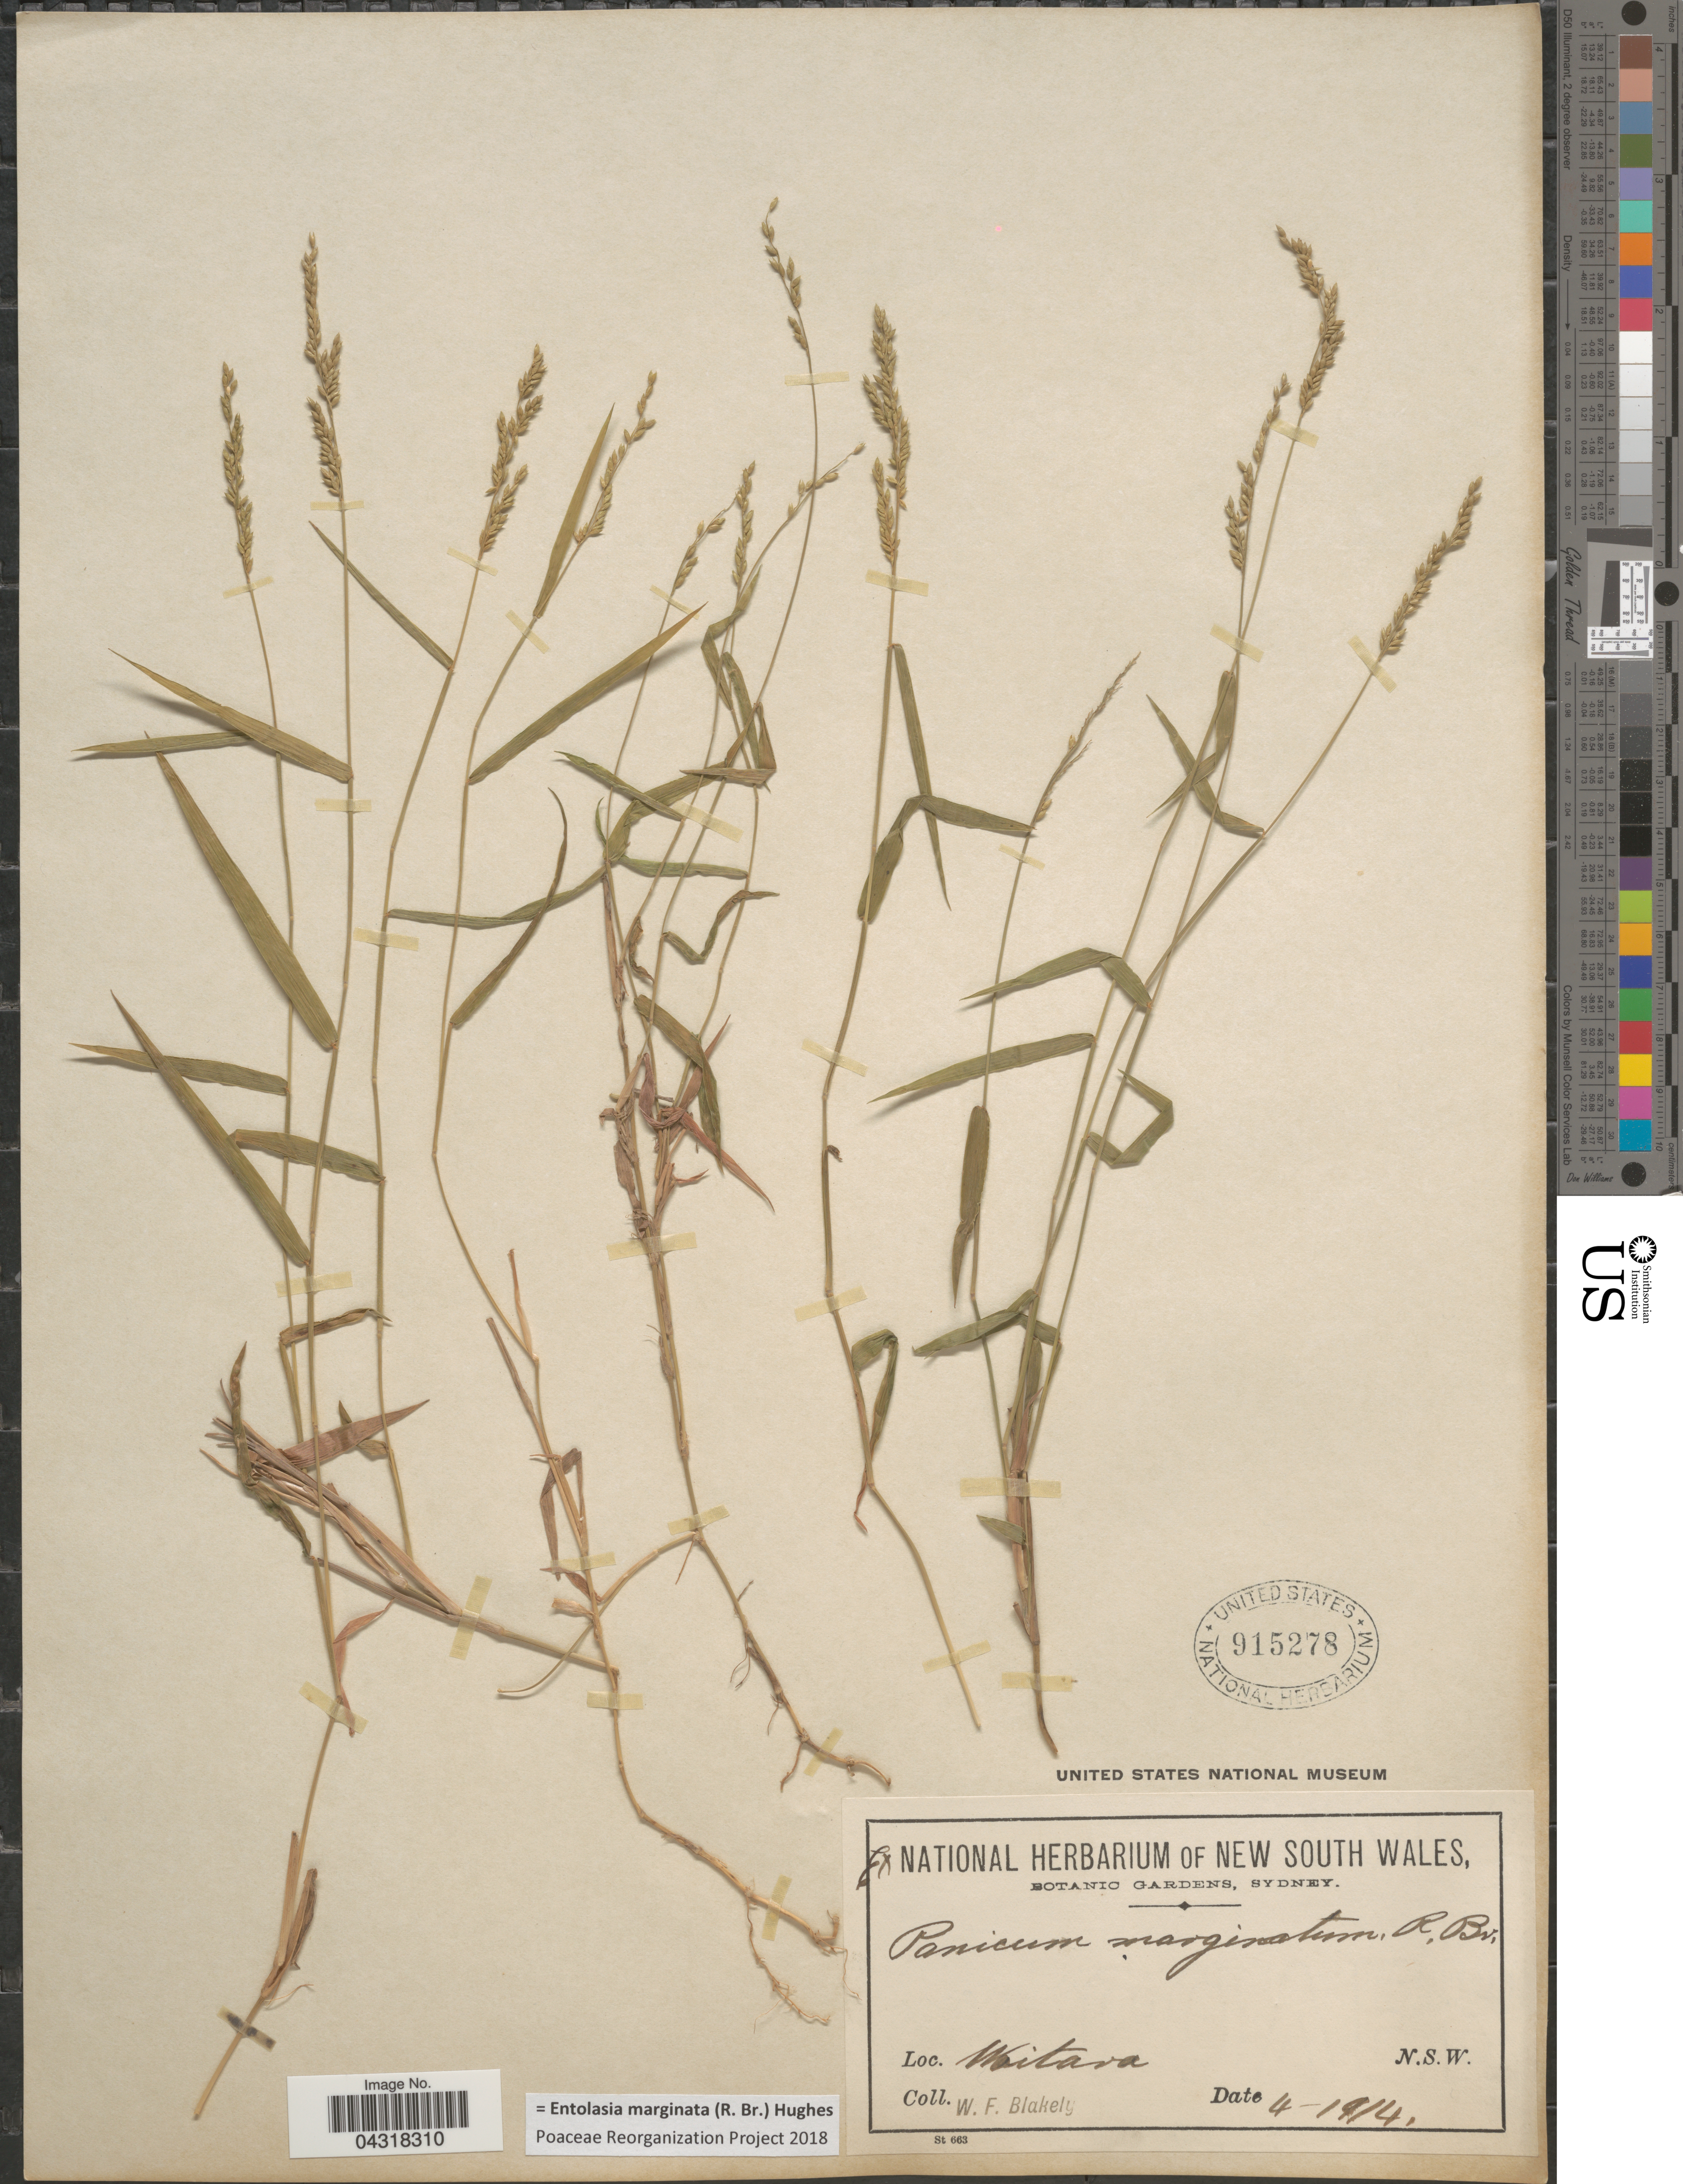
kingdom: Plantae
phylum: Tracheophyta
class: Liliopsida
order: Poales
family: Poaceae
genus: Entolasia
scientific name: Entolasia marginata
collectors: W. Blakely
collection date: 1914-04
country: Australia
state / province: New South Wales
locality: Waitara.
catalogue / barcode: US 915278